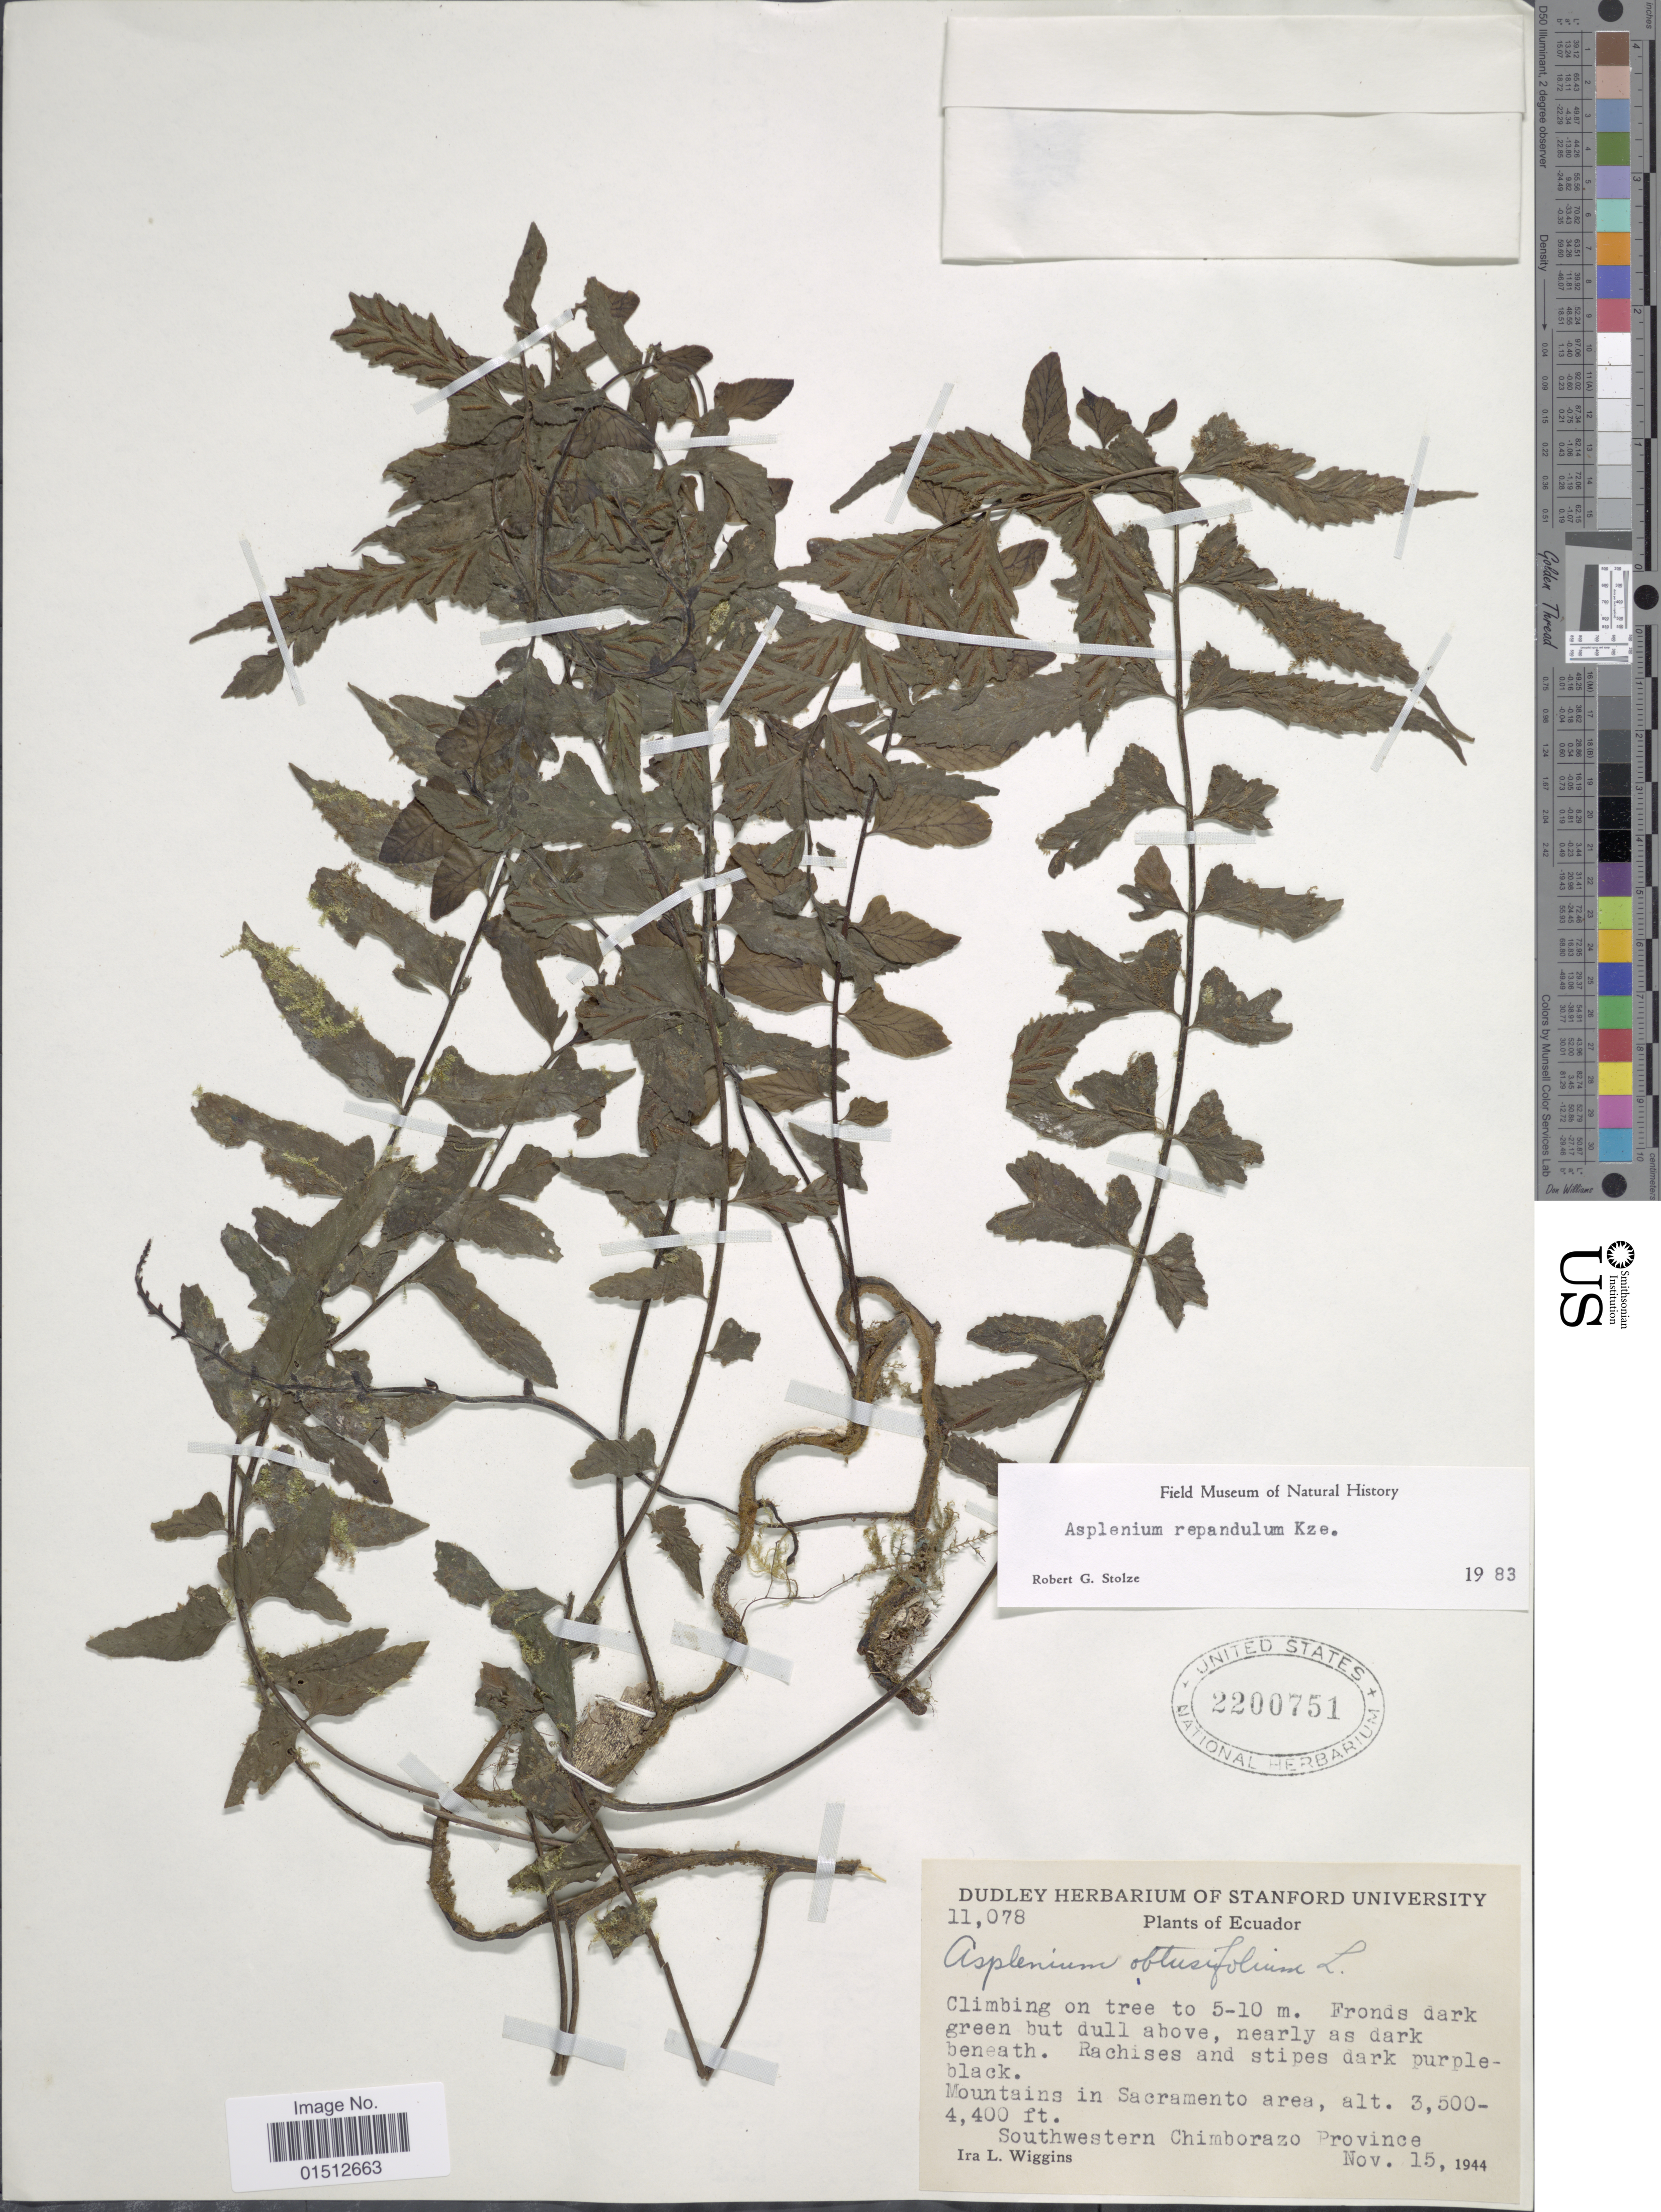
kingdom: Plantae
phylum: Tracheophyta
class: Polypodiopsida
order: Polypodiales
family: Aspleniaceae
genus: Asplenium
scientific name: Asplenium repandulum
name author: Kunze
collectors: I. L. Wiggins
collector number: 11078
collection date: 1944-11-15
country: Ecuador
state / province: Chimborazo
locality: Ecuador, Mountains in Sacramento area, Southwestern Chimborazo Province,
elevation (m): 1067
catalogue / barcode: US 220751